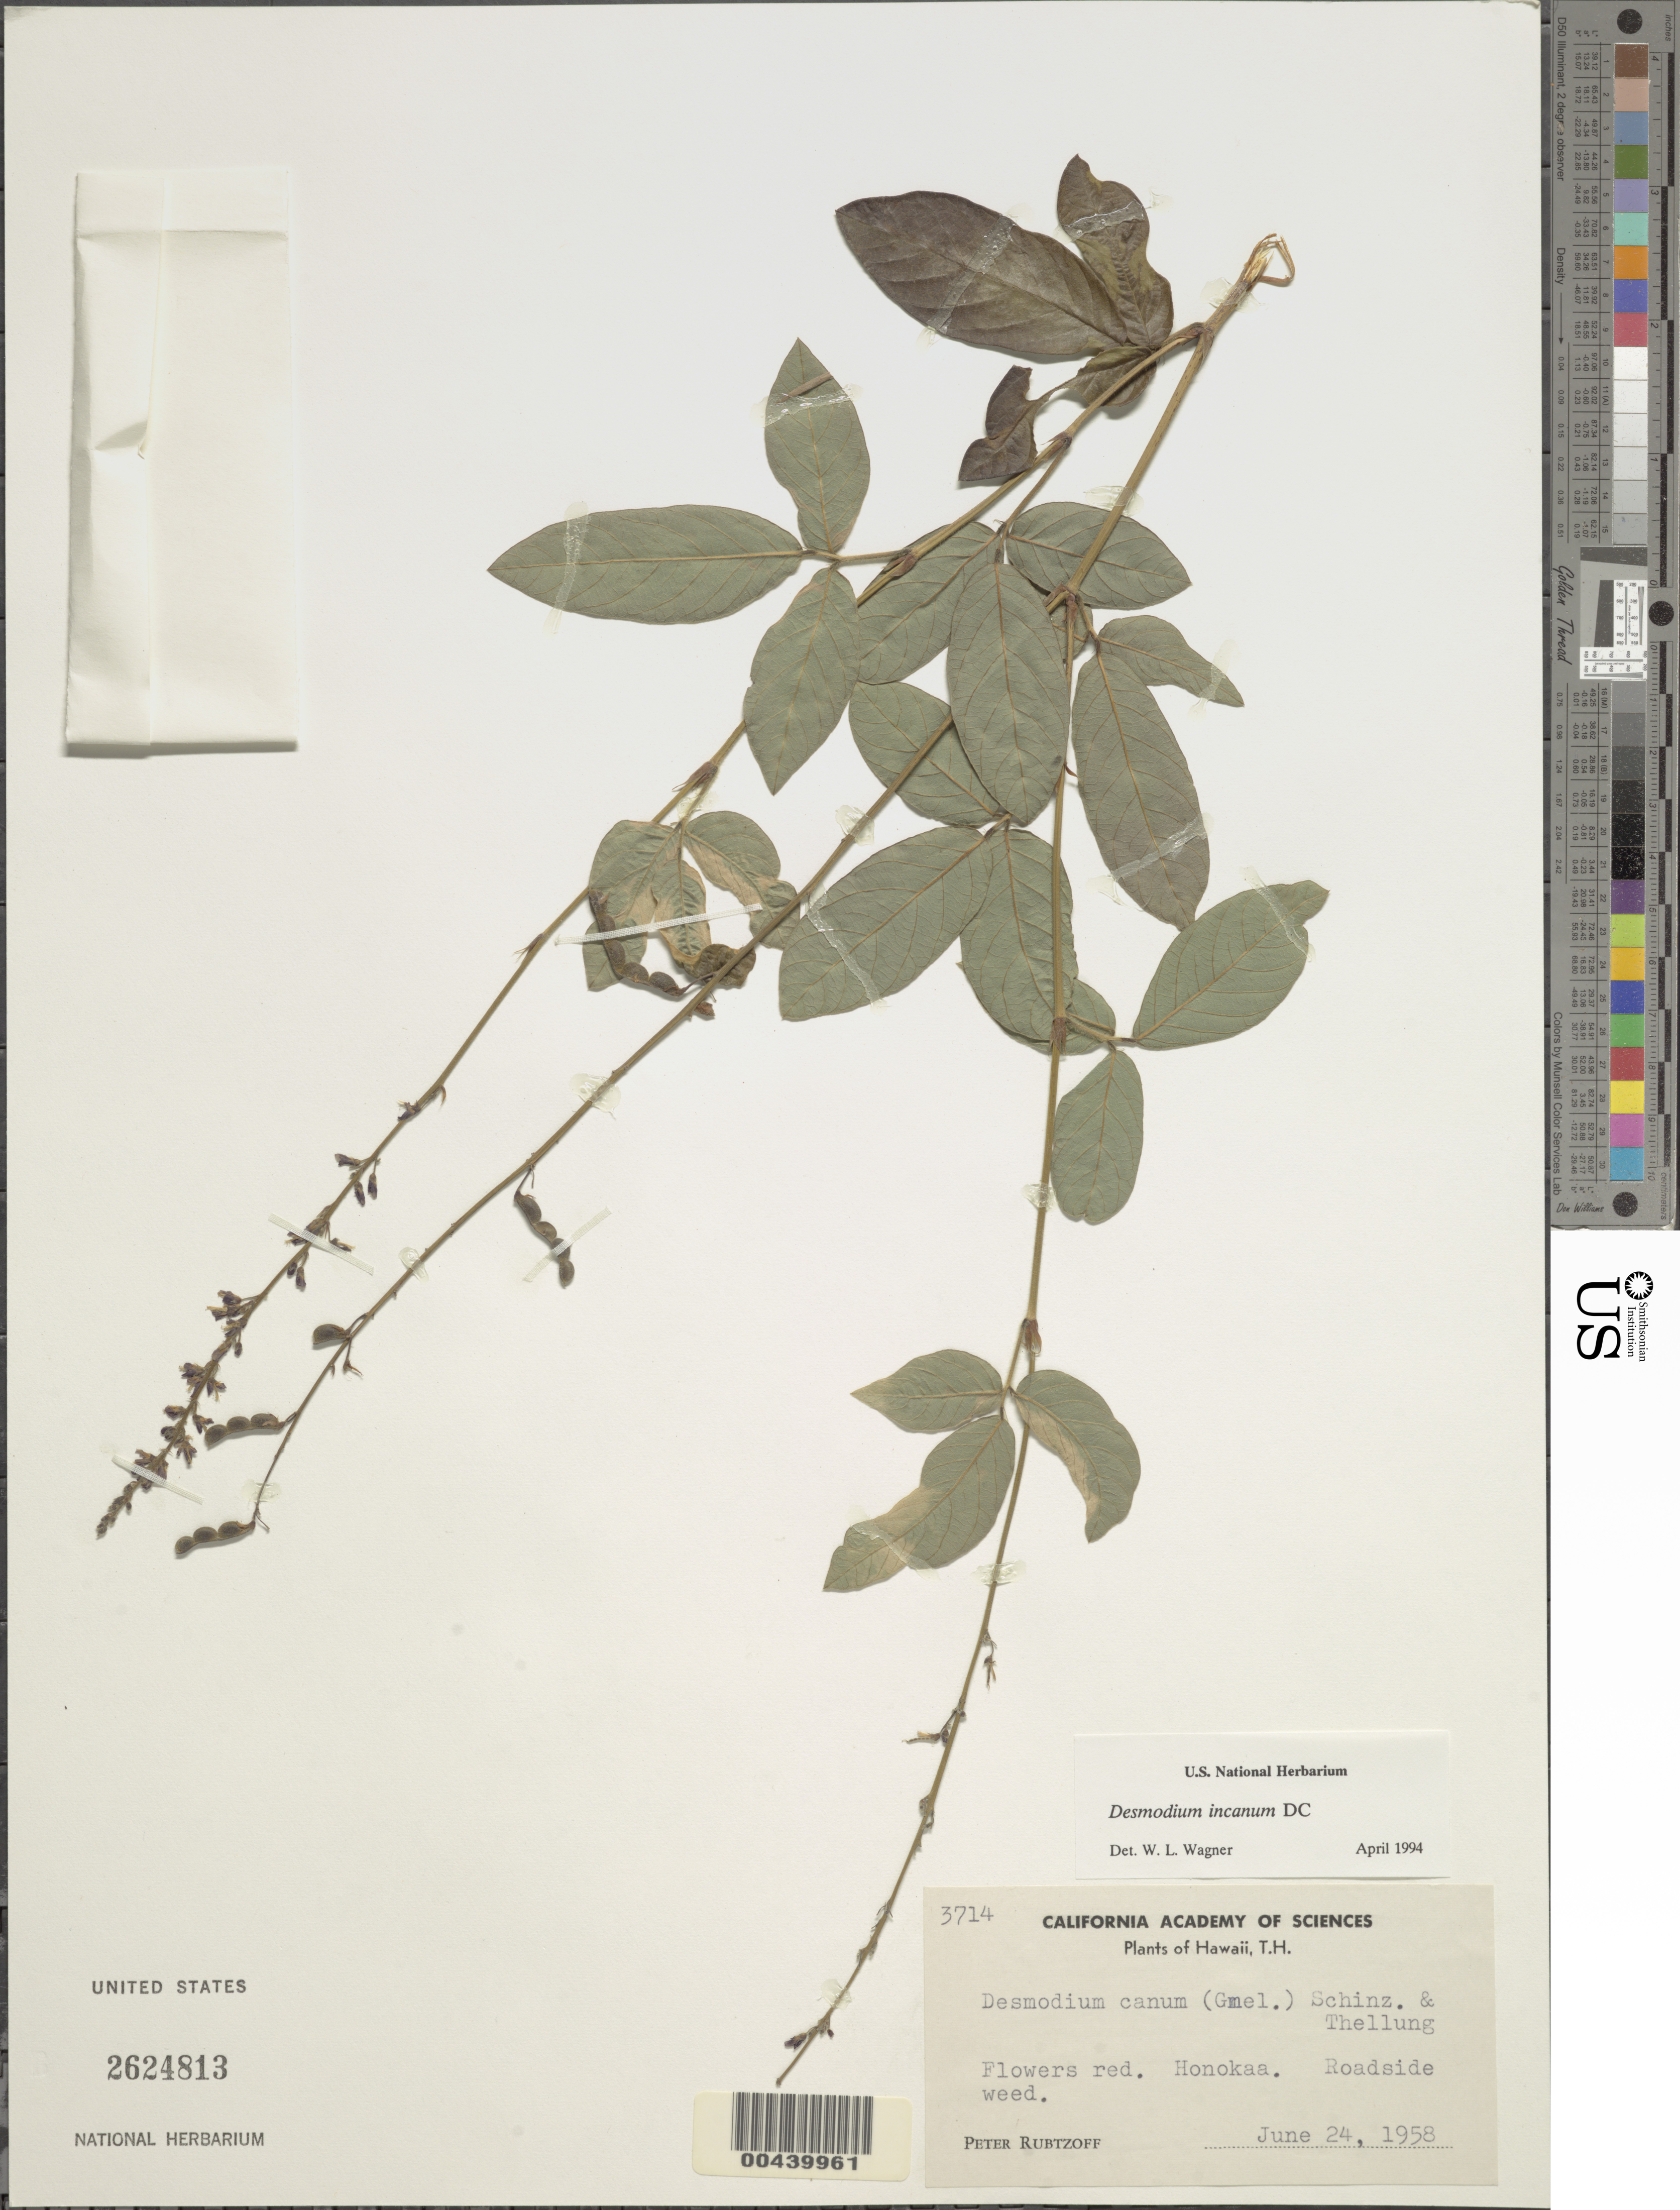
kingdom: Plantae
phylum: Tracheophyta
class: Magnoliopsida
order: Fabales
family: Fabaceae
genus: Desmodium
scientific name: Desmodium incanum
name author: (Sw.) DC.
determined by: Wagner, W. L., (BOT), Smithsonian Institution - National Museum of Natural History (UNITED STATES)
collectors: P. Rubtzoff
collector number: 3714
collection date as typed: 24 Jun 1958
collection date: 1958-06-24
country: United States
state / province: Hawaii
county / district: Hawaii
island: Hawaii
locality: Honokaa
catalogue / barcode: US 2624813